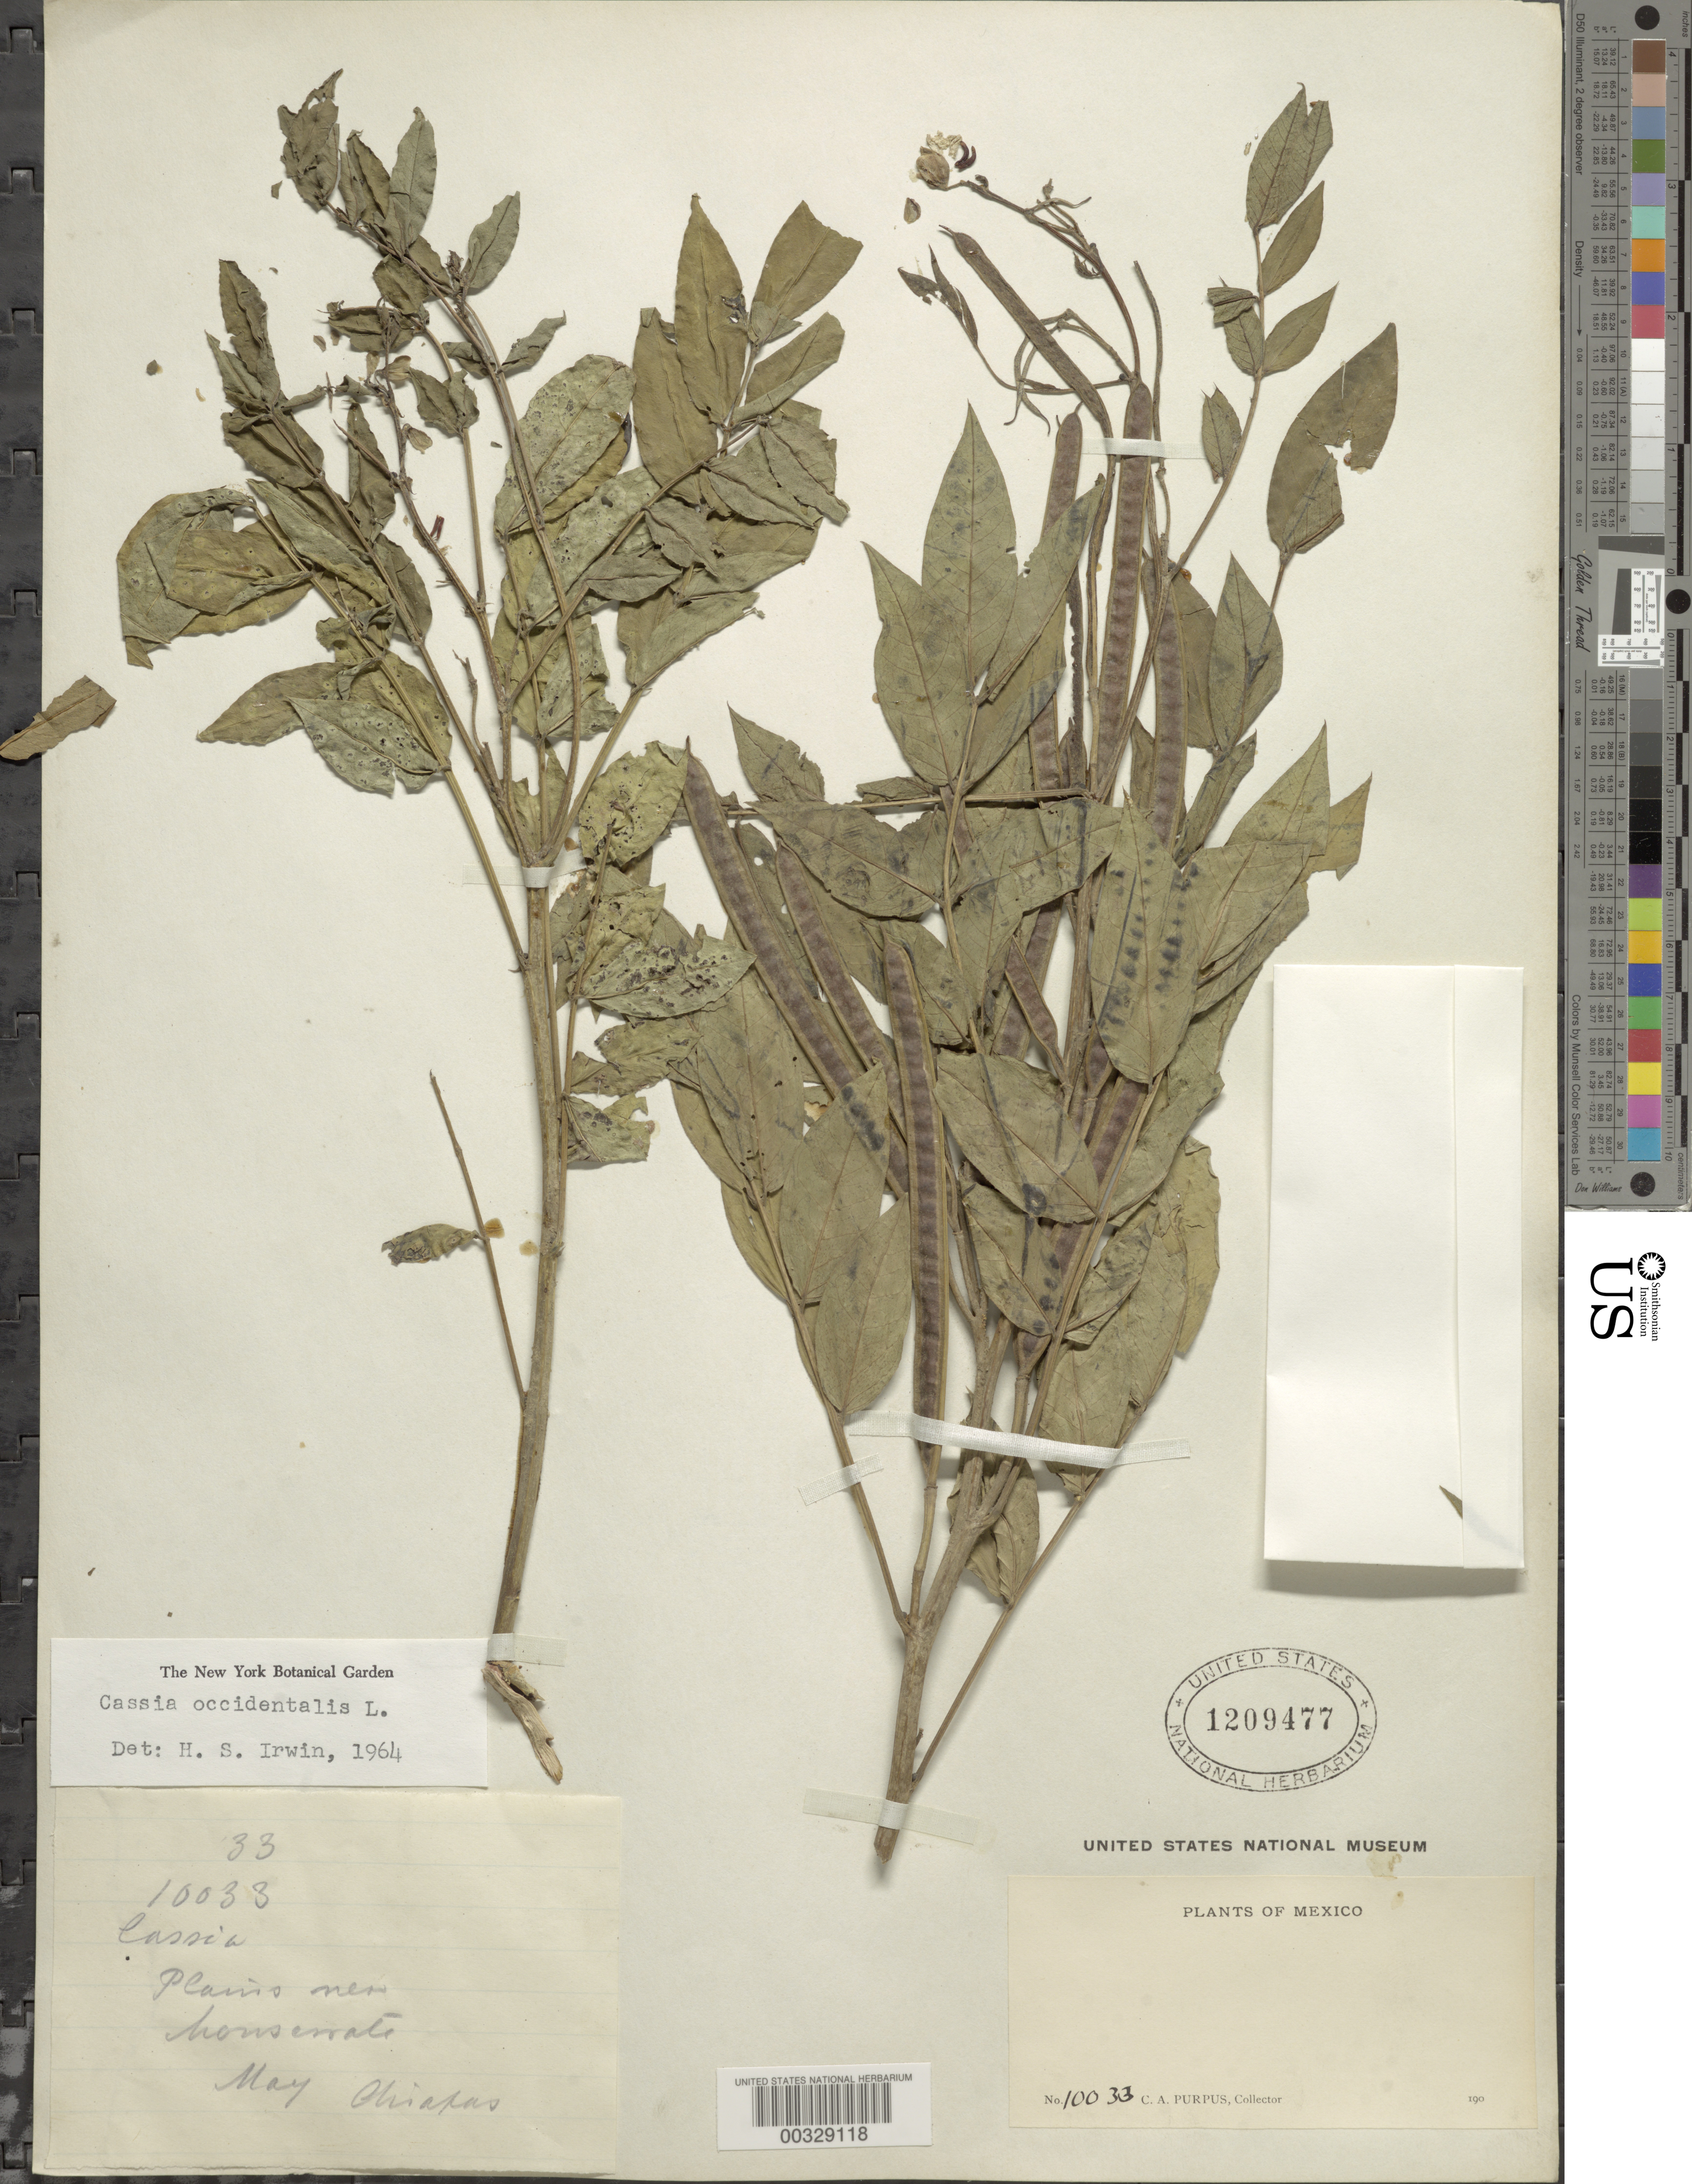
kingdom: Plantae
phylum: Tracheophyta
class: Magnoliopsida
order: Fabales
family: Fabaceae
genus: Senna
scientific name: Senna occidentalis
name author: (L.) Link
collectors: C. A. Purpus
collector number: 10033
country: Mexico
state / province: Chiapas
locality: Monserrate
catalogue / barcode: US 1209477